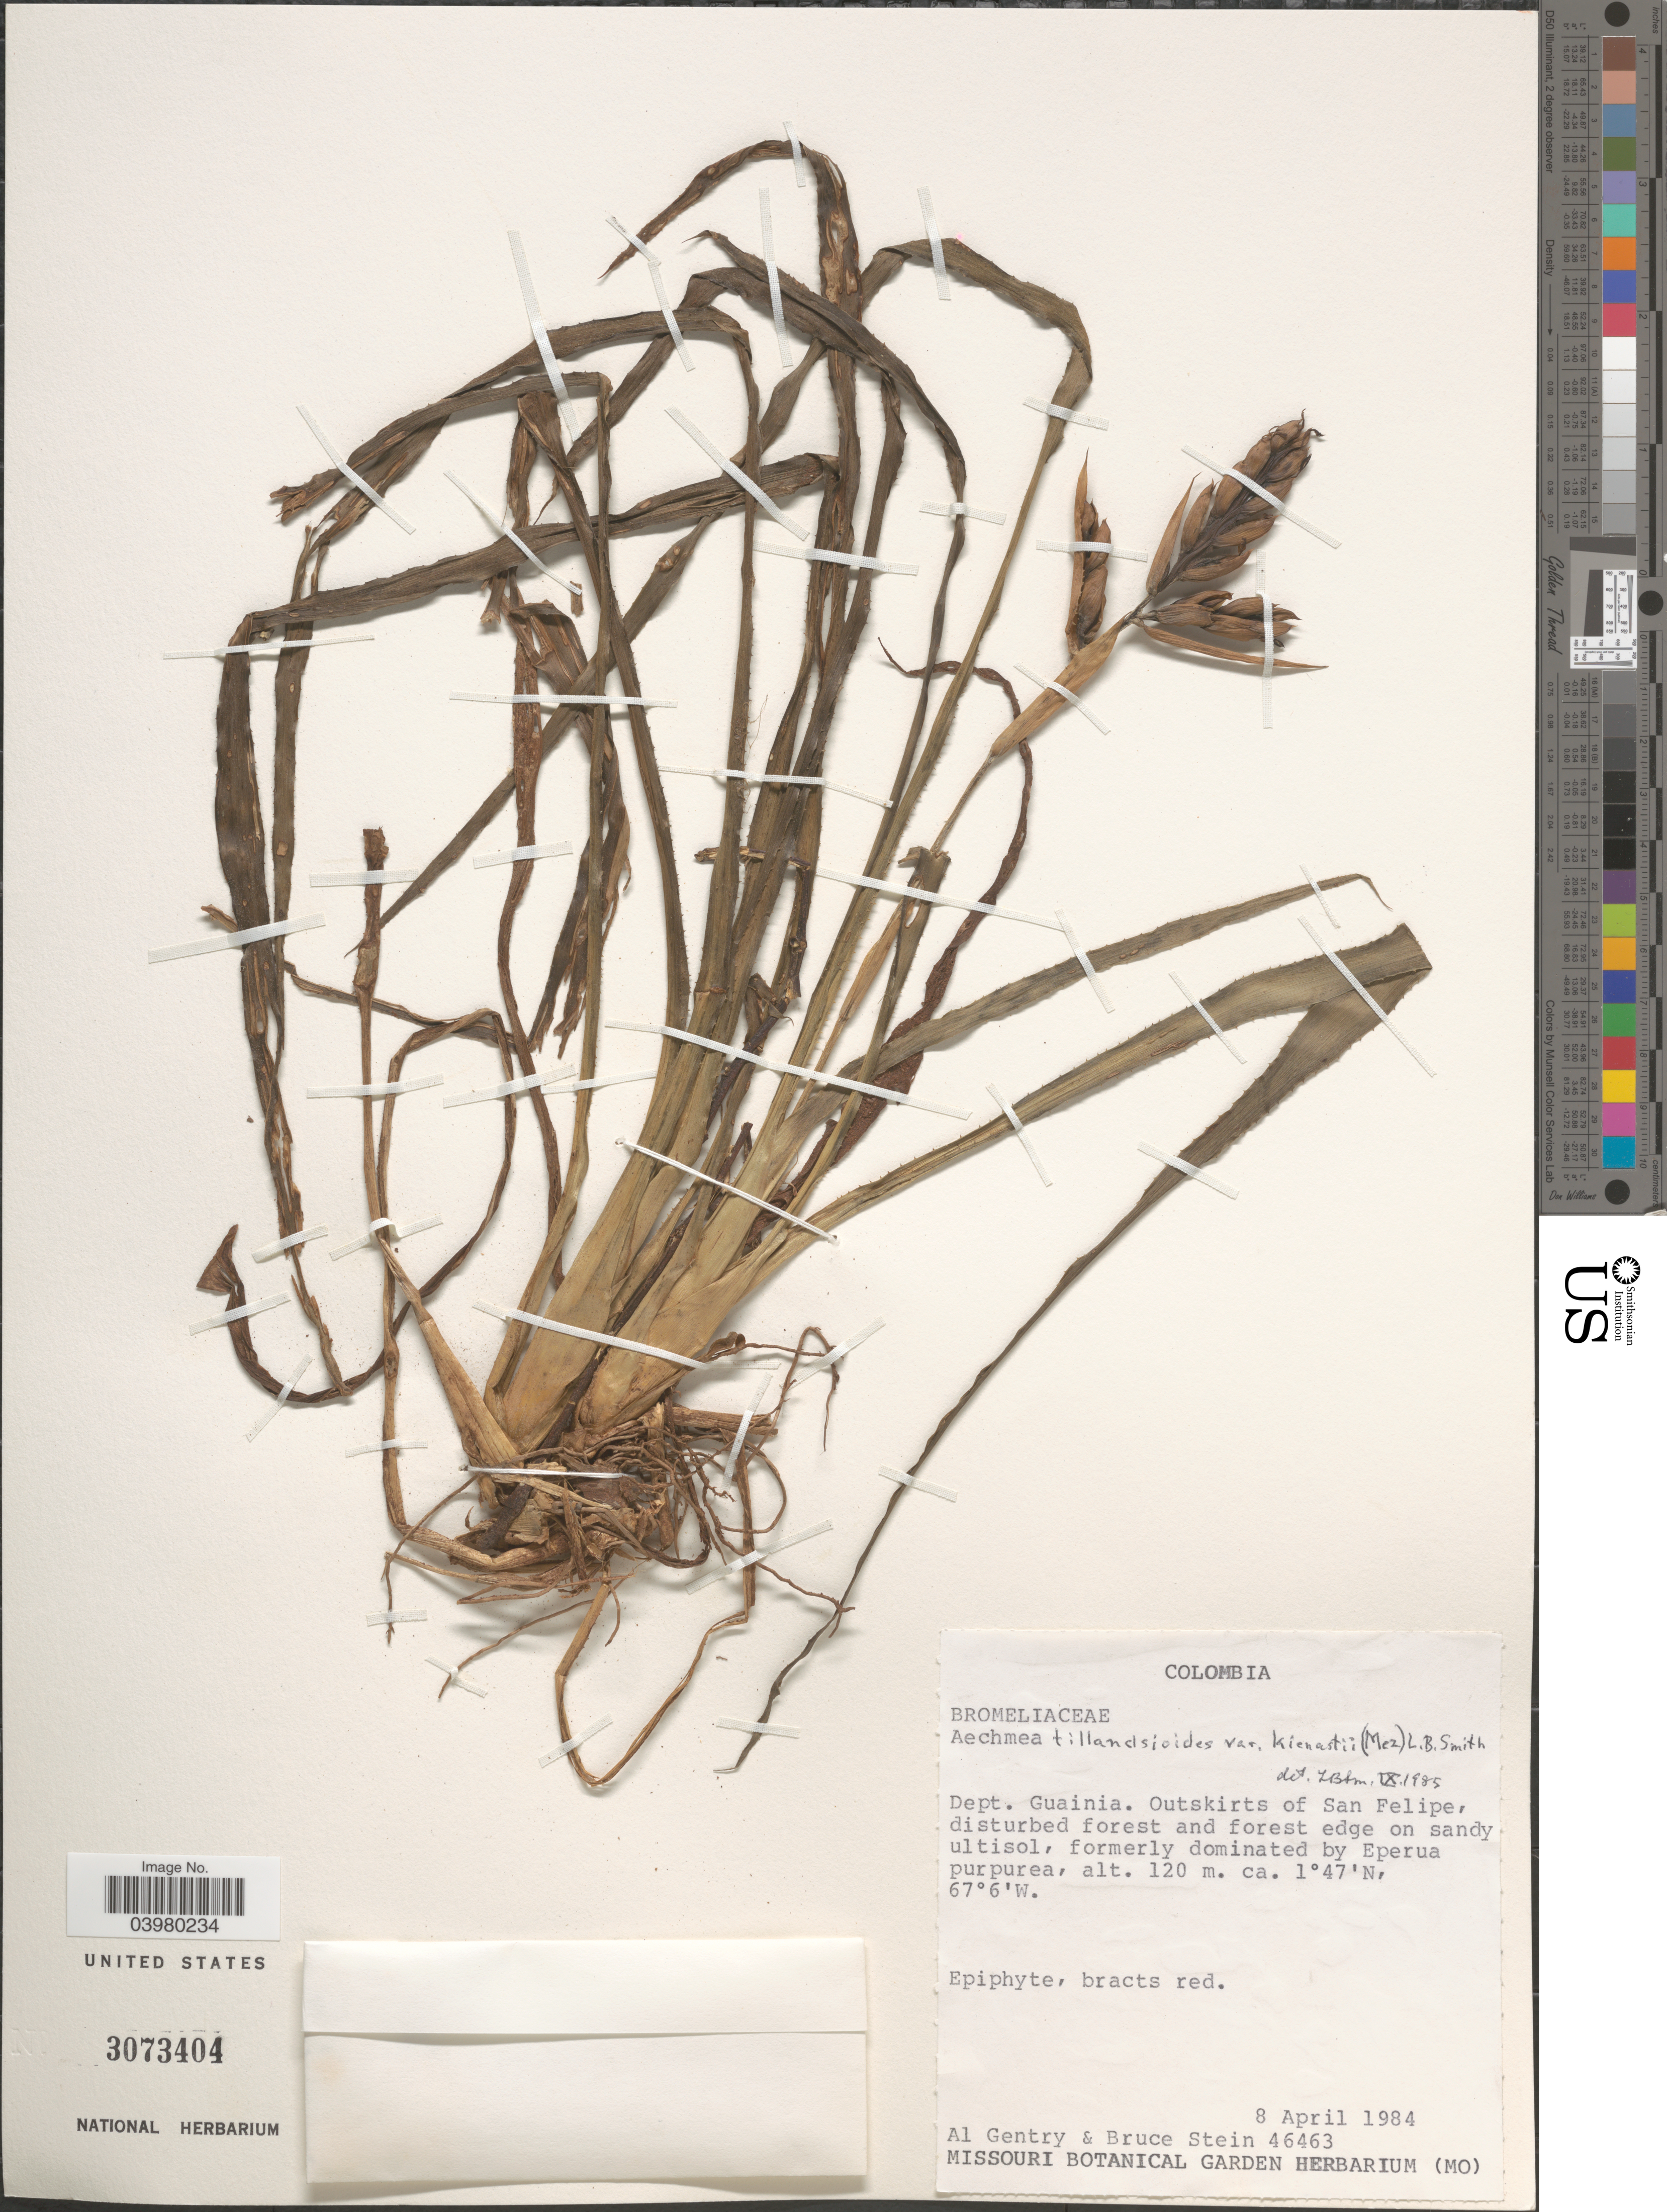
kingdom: Plantae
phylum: Tracheophyta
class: Liliopsida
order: Poales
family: Bromeliaceae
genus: Aechmea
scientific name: Aechmea tillandsioides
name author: (Mart. ex Schult. & Schult. f.) Baker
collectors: A. H. Gentry & B. A. Stein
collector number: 46463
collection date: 1984-04-08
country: Colombia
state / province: Guainía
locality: Dept. Guainía. Outskirts of San Felipe.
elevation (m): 120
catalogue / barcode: US 3073404